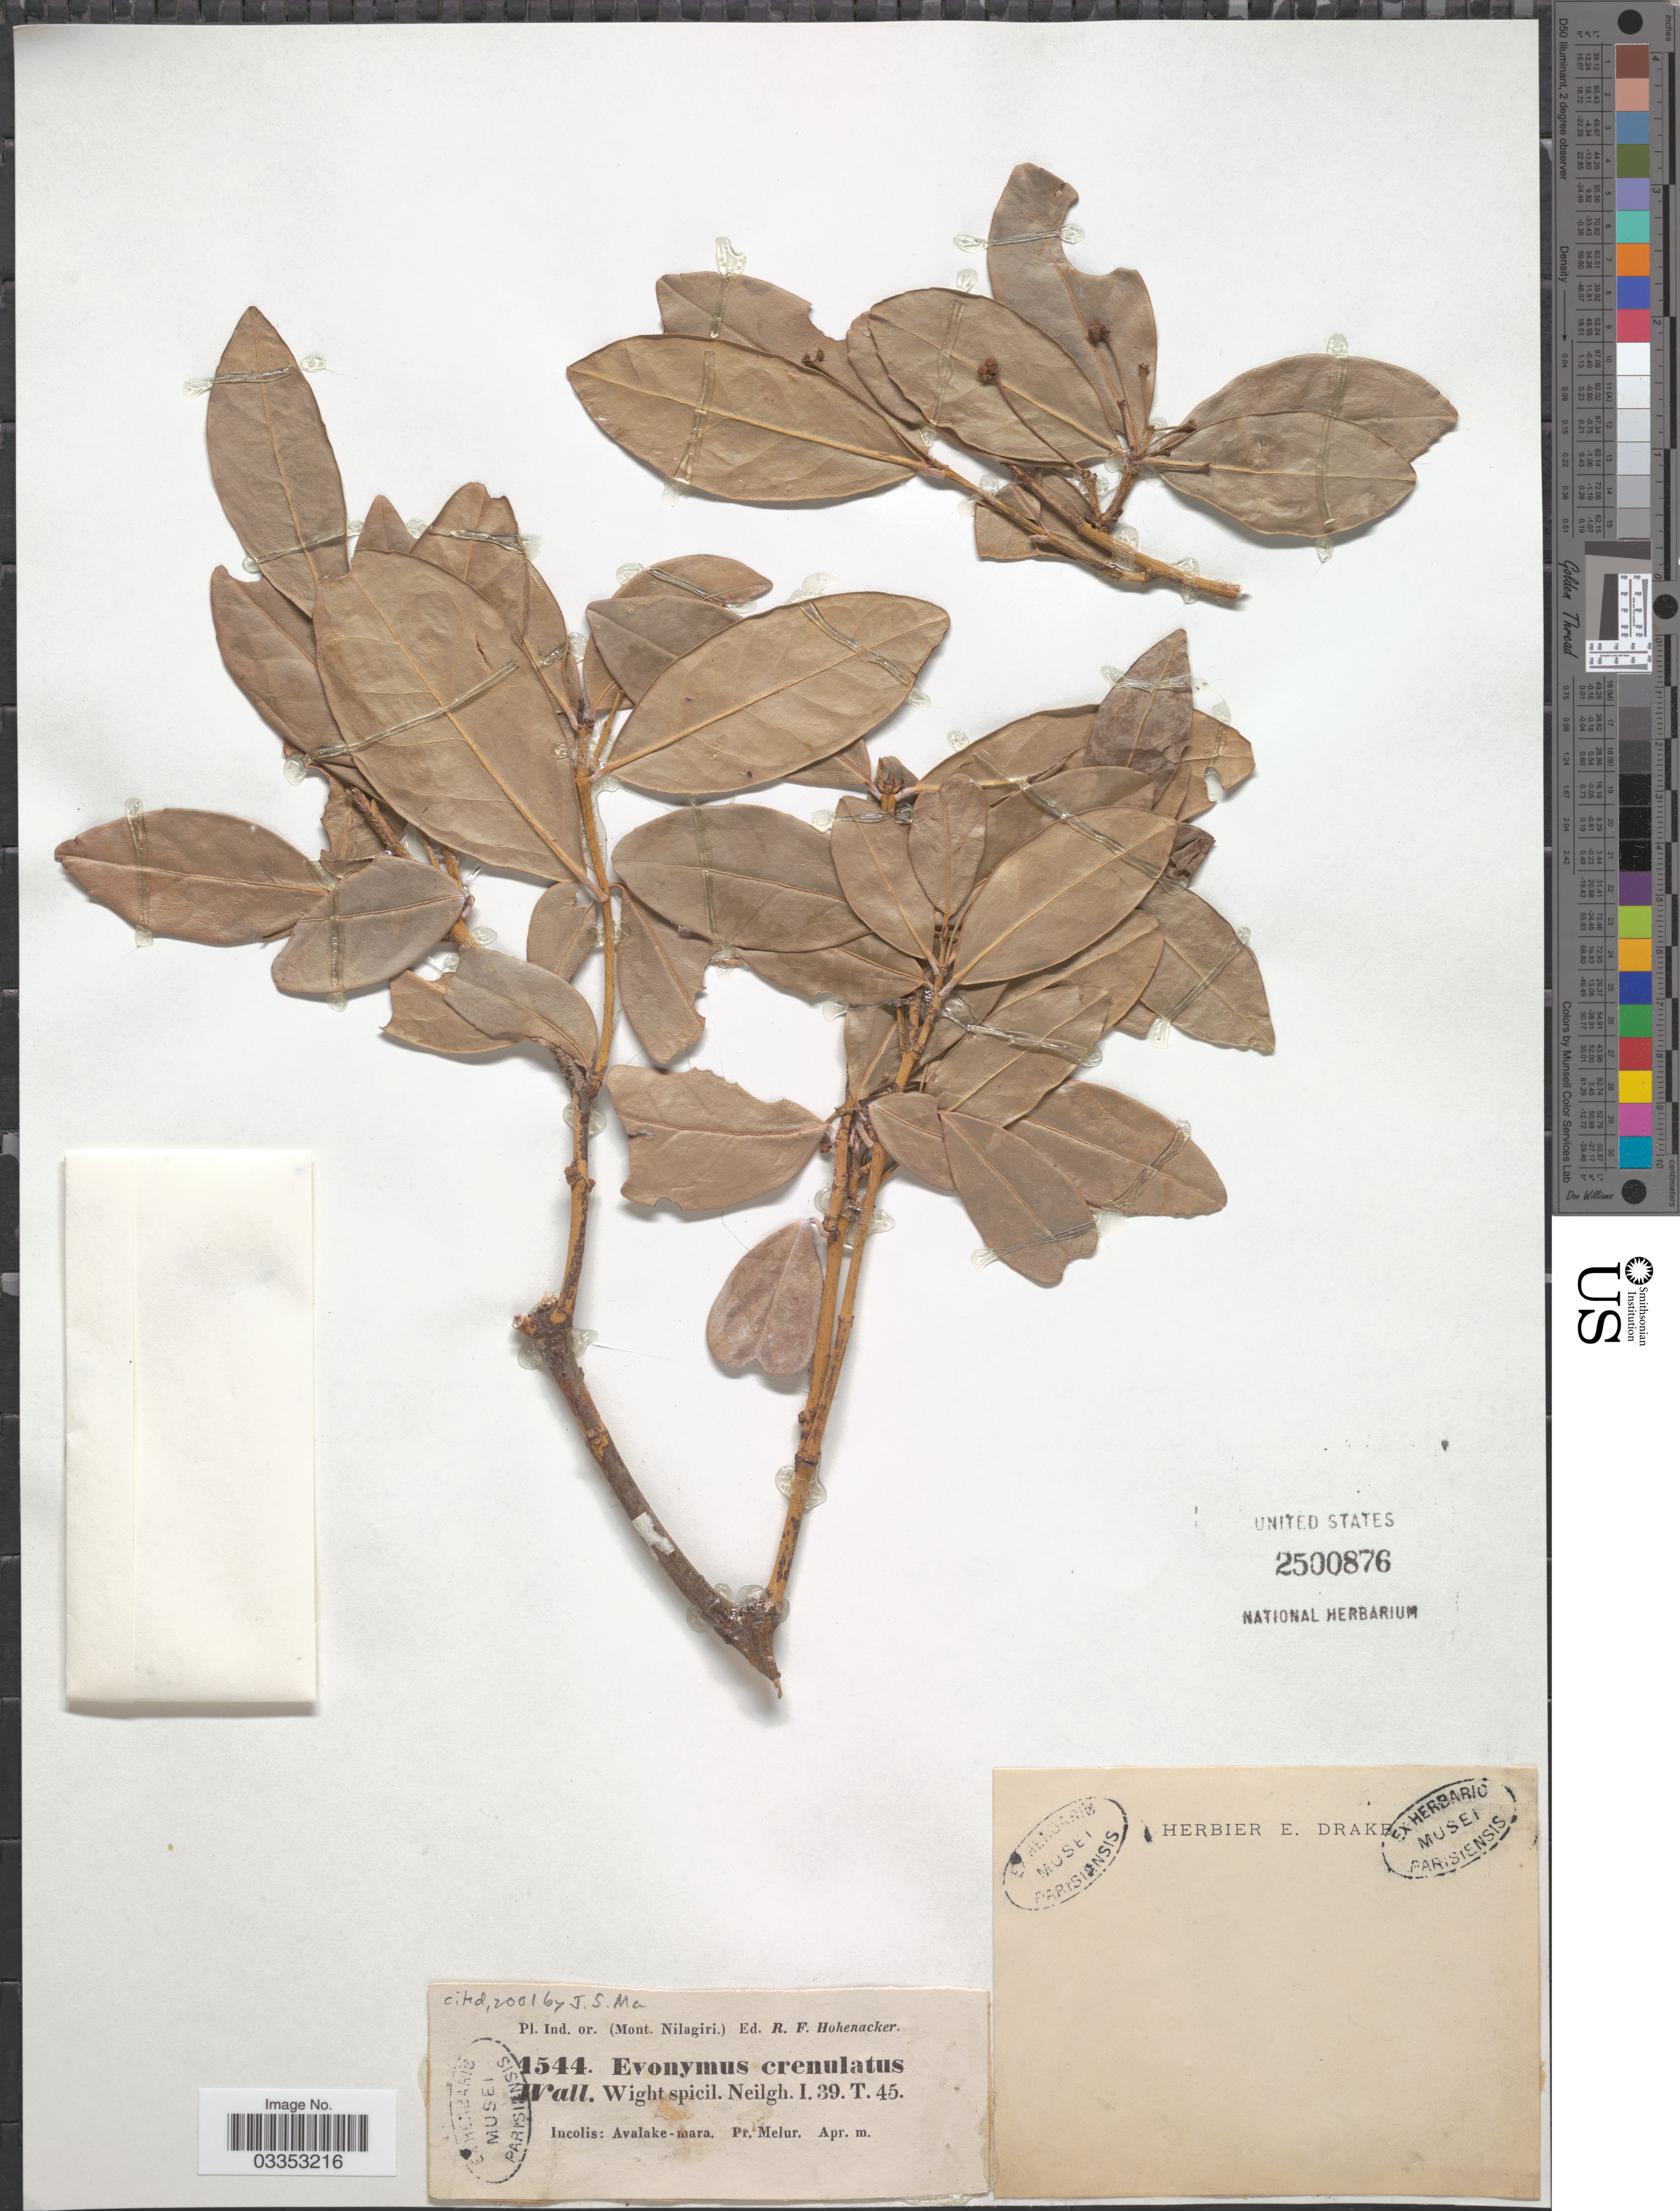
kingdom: Plantae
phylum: Tracheophyta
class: Magnoliopsida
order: Celastrales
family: Celastraceae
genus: Euonymus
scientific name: Euonymus crenulatus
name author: Wall. et al.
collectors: R. F. Hohenacker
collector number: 1544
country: India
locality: Ind. or. (Mont Nilagiri). Incolis: Avalake-mara. Pr. Melur.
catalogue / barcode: US 2500876